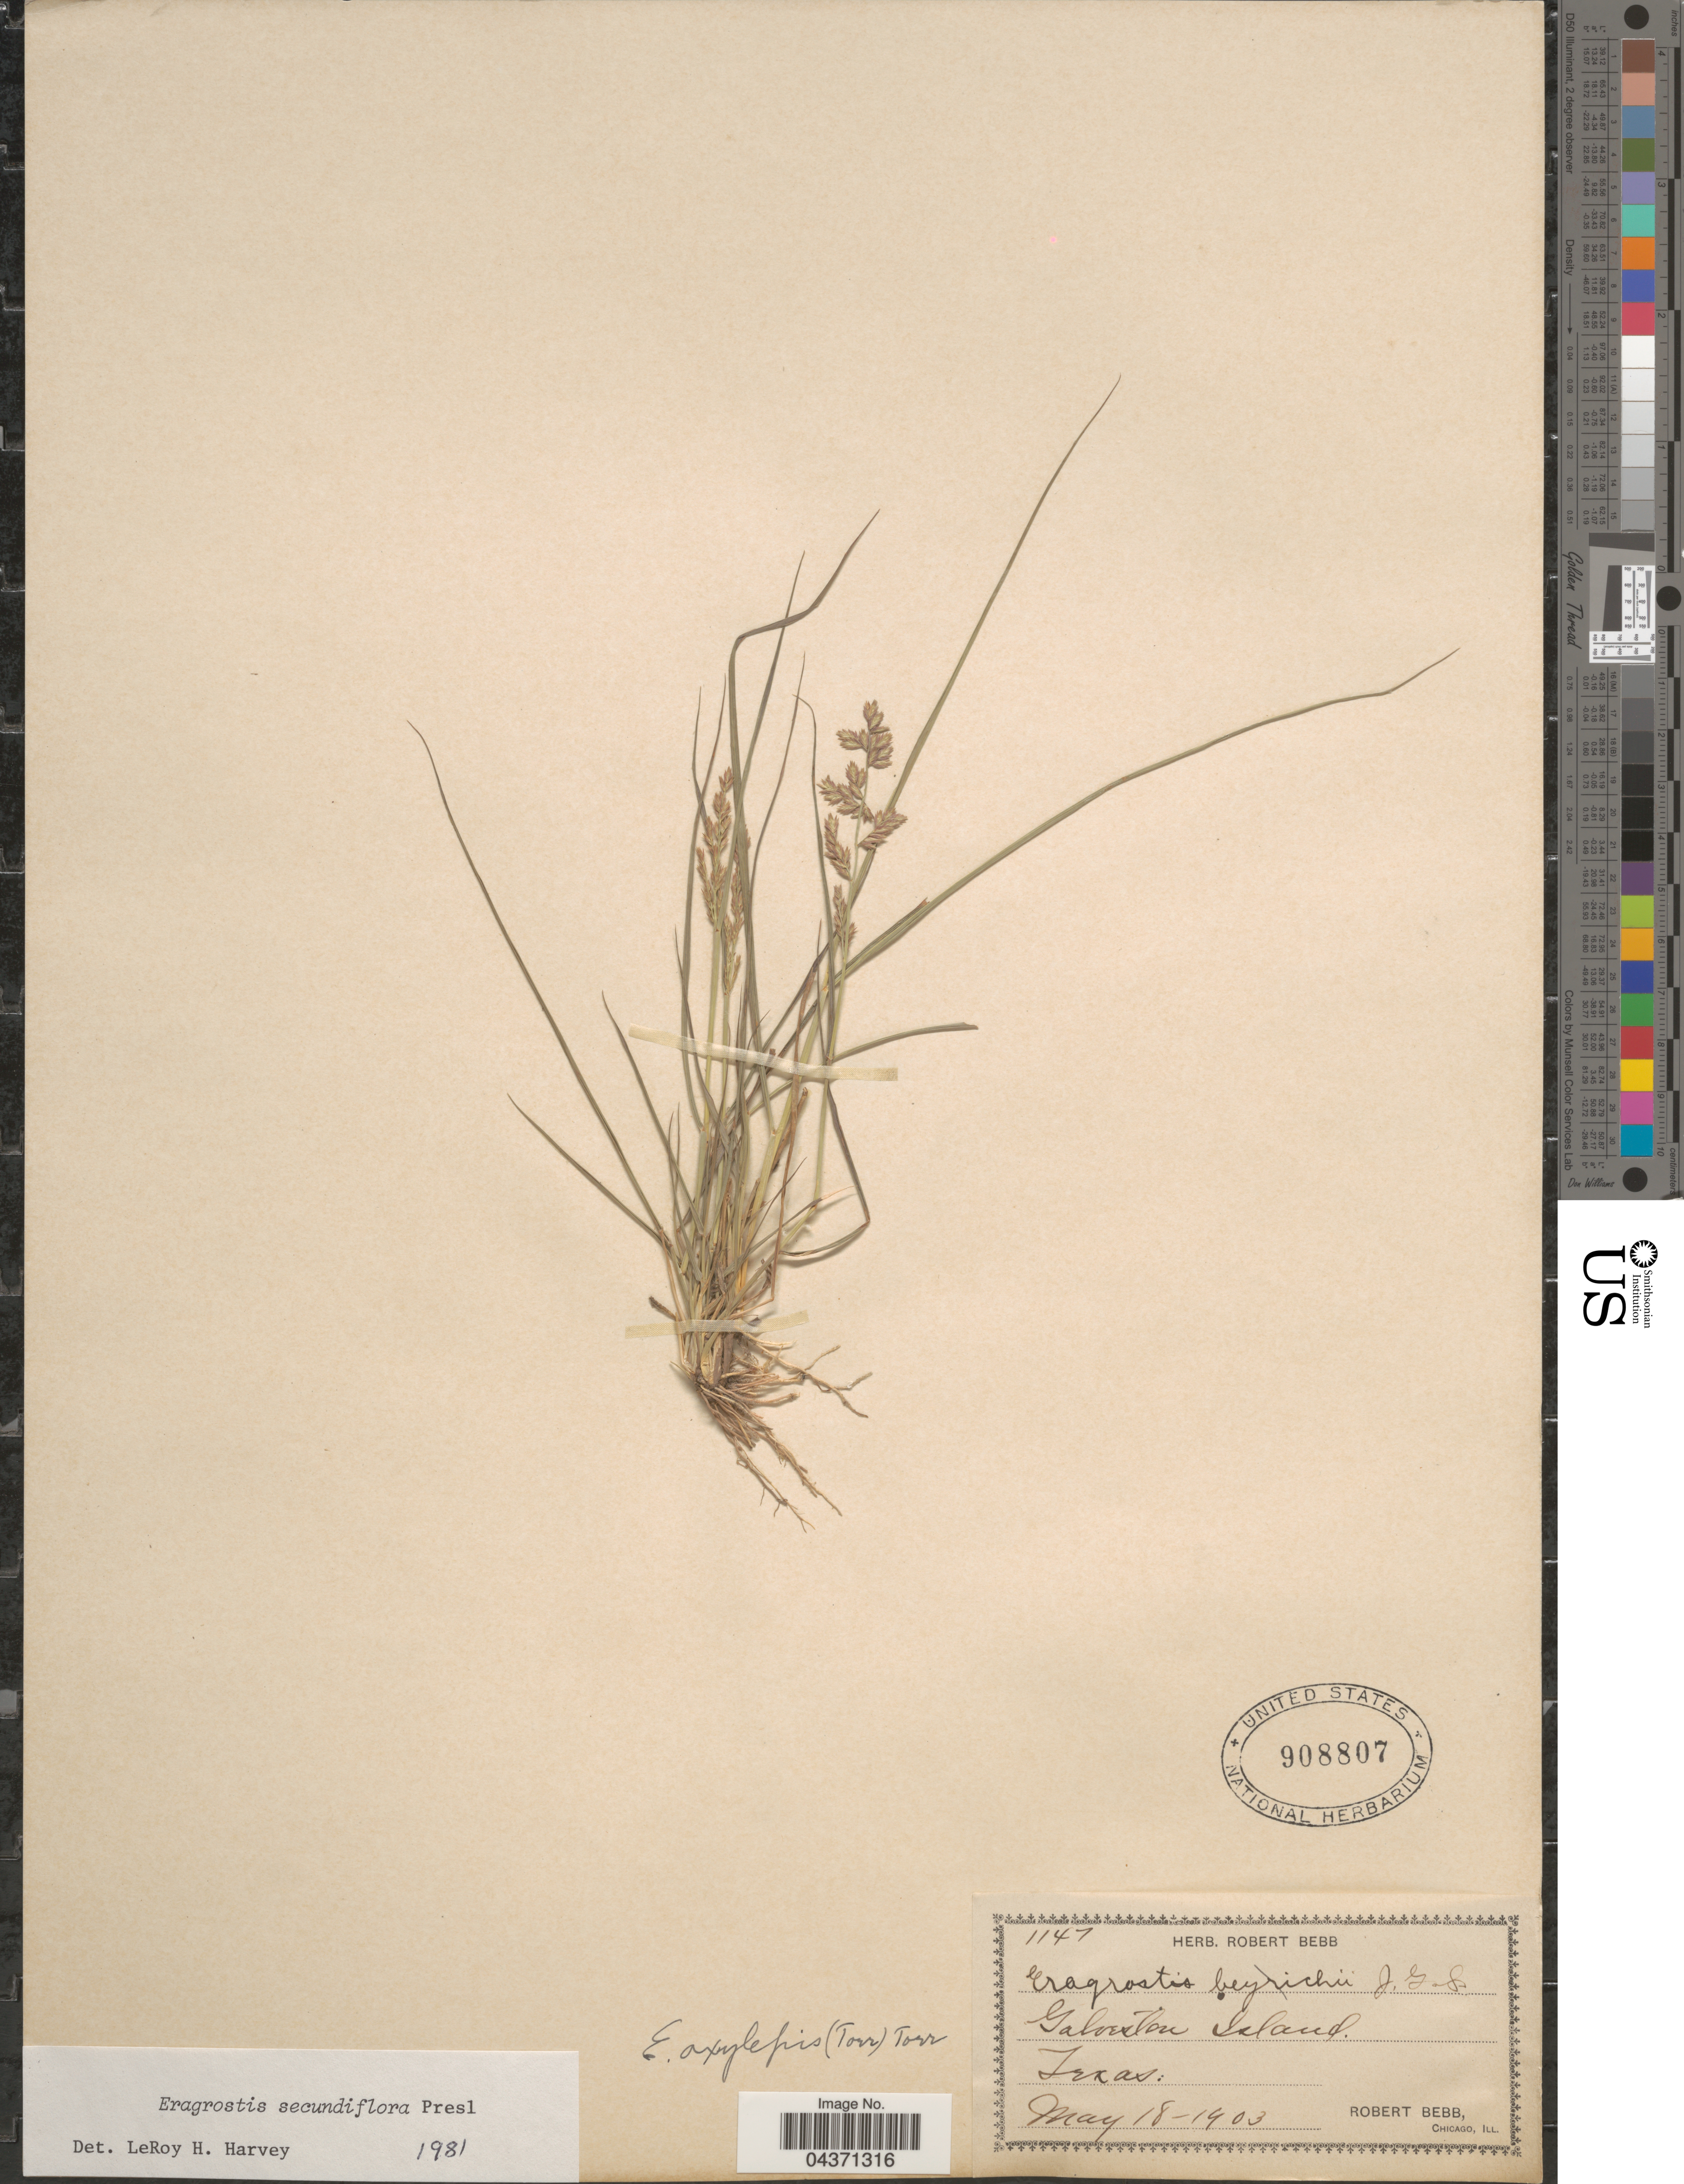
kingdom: Plantae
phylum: Tracheophyta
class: Liliopsida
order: Poales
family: Poaceae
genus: Eragrostis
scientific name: Eragrostis secundiflora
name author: J. Presl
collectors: R. Bebb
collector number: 1147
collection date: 1903-05-18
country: United States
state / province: Texas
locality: Galveston Island.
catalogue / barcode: US 908807